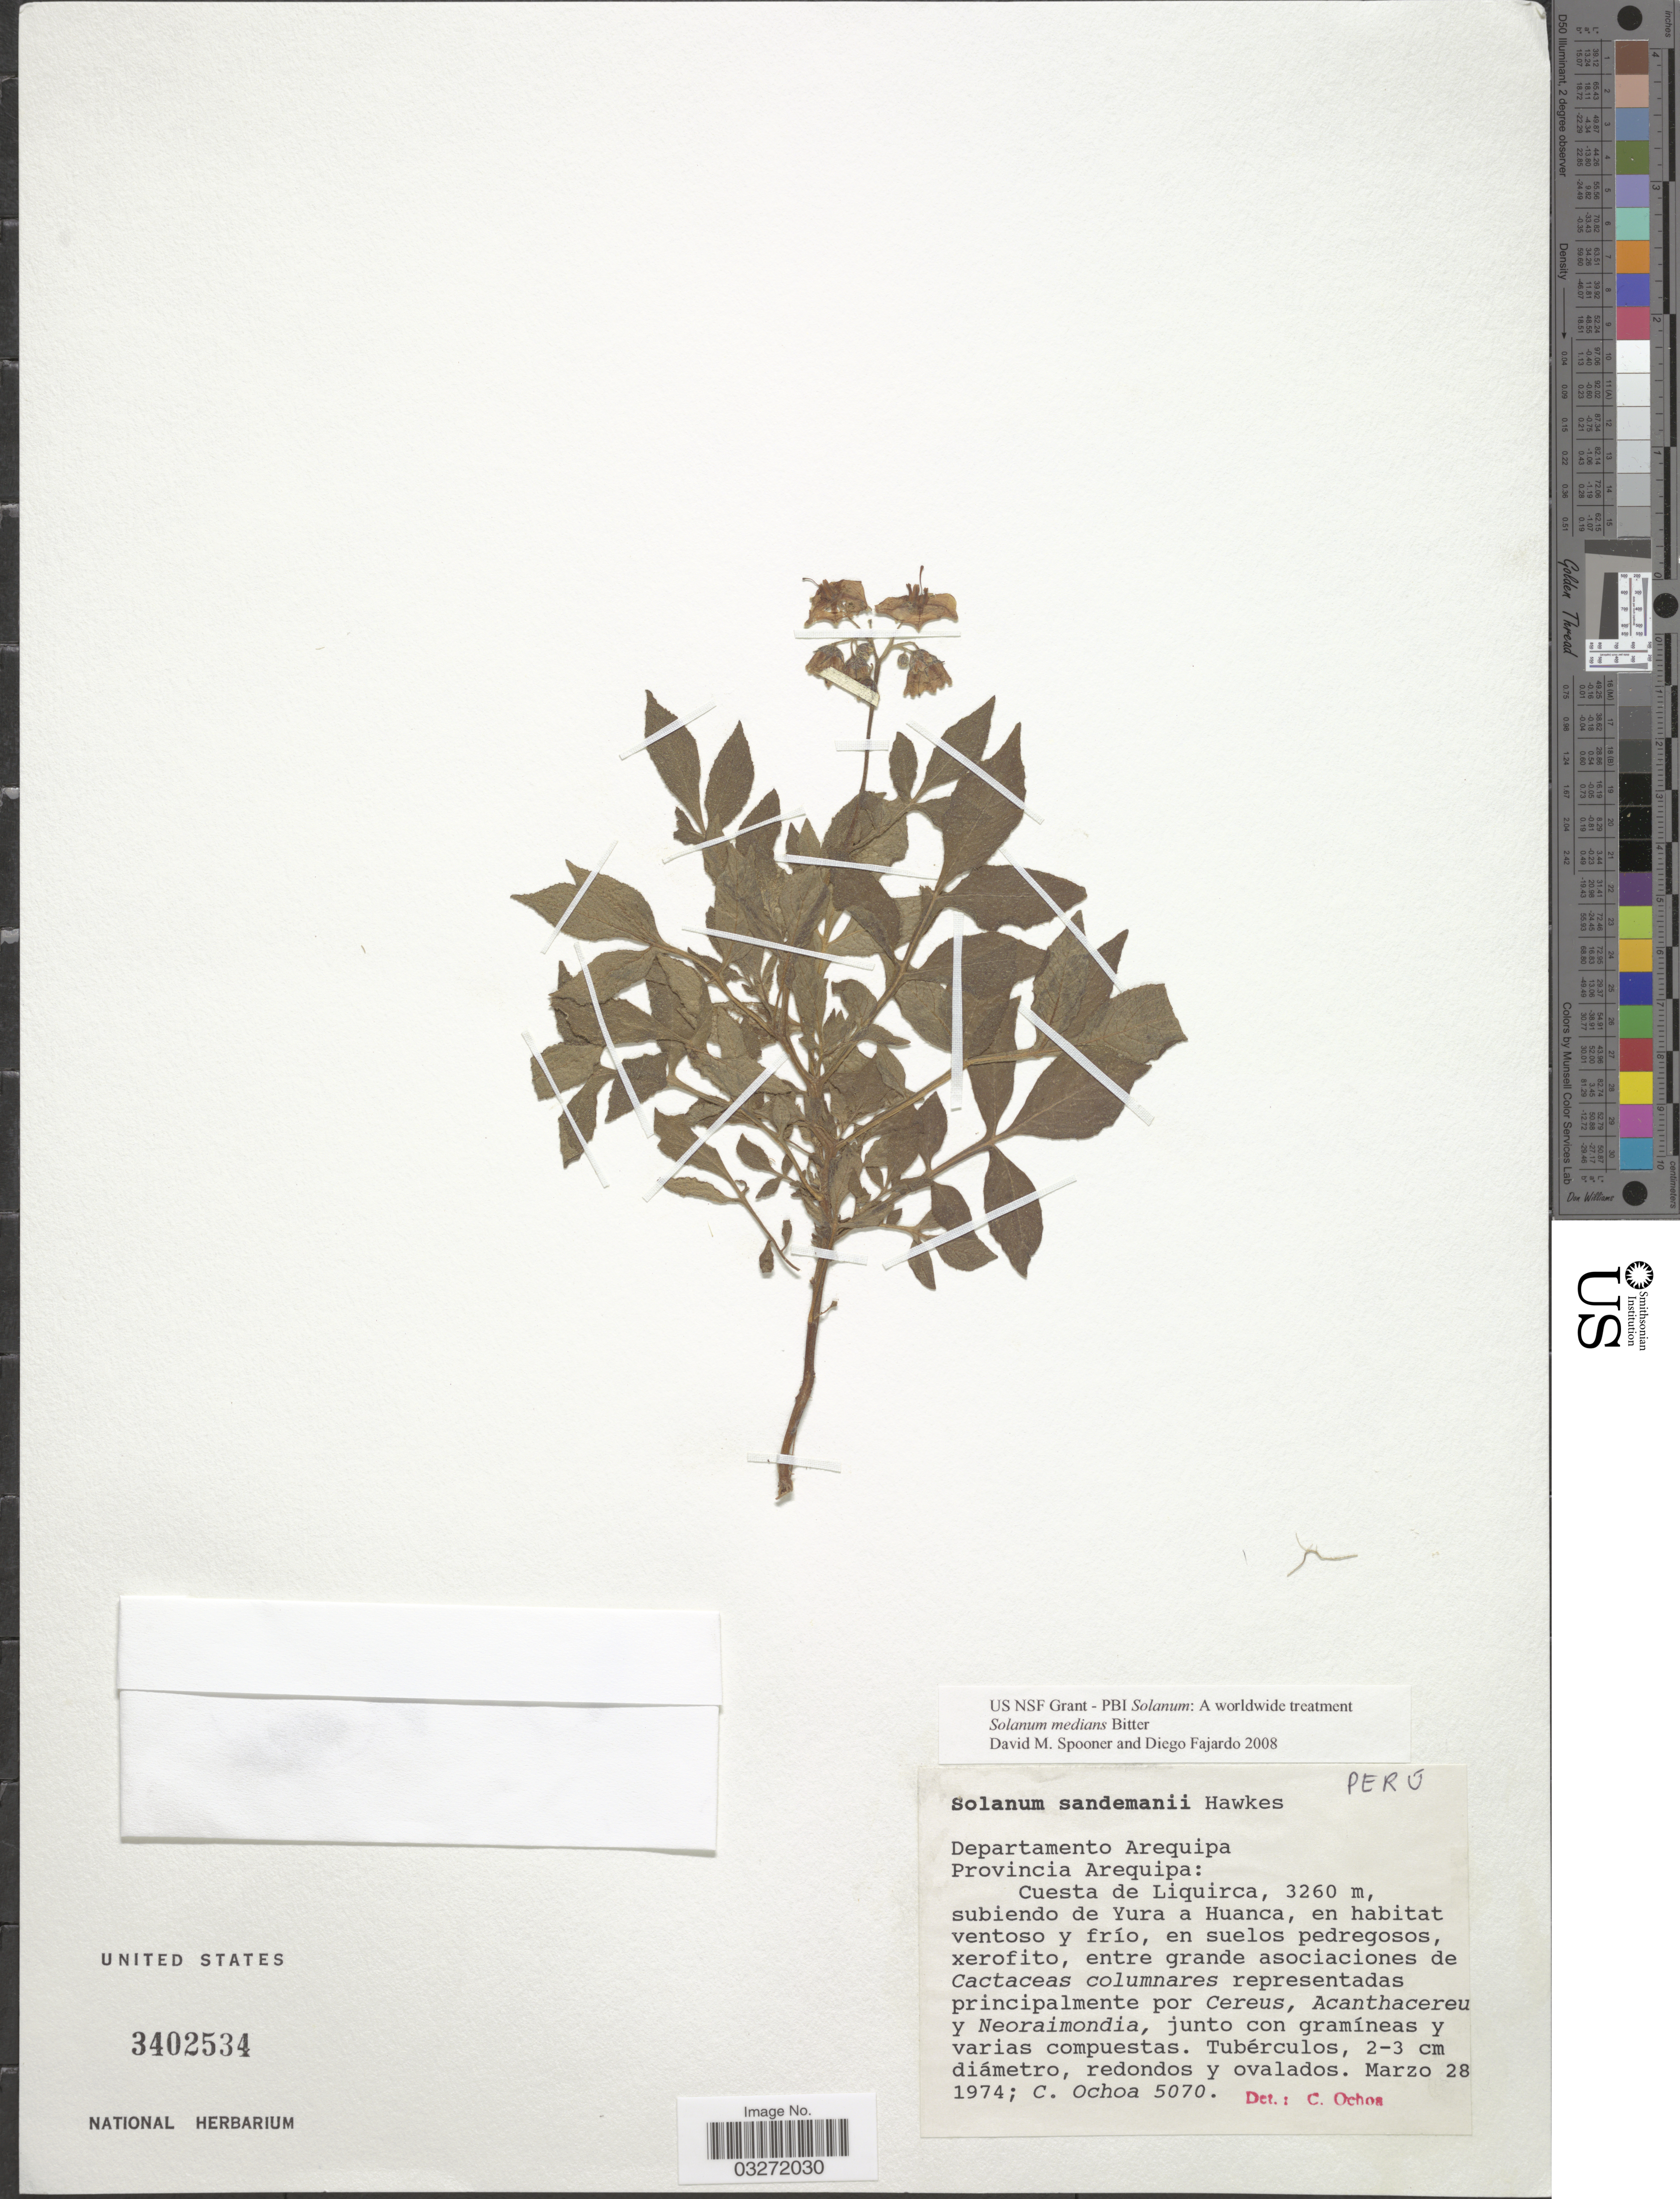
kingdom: Plantae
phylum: Tracheophyta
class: Magnoliopsida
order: Solanales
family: Solanaceae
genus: Solanum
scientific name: Solanum medians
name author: Bitter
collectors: C. Ochoa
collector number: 5070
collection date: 1974-03-28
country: Peru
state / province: Arequipa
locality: Departamento Arequipa. Provincia Arequipa: Cuesta de Liquirca, subiendo de Yura a Huanca.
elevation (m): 3260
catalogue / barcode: US 3402534